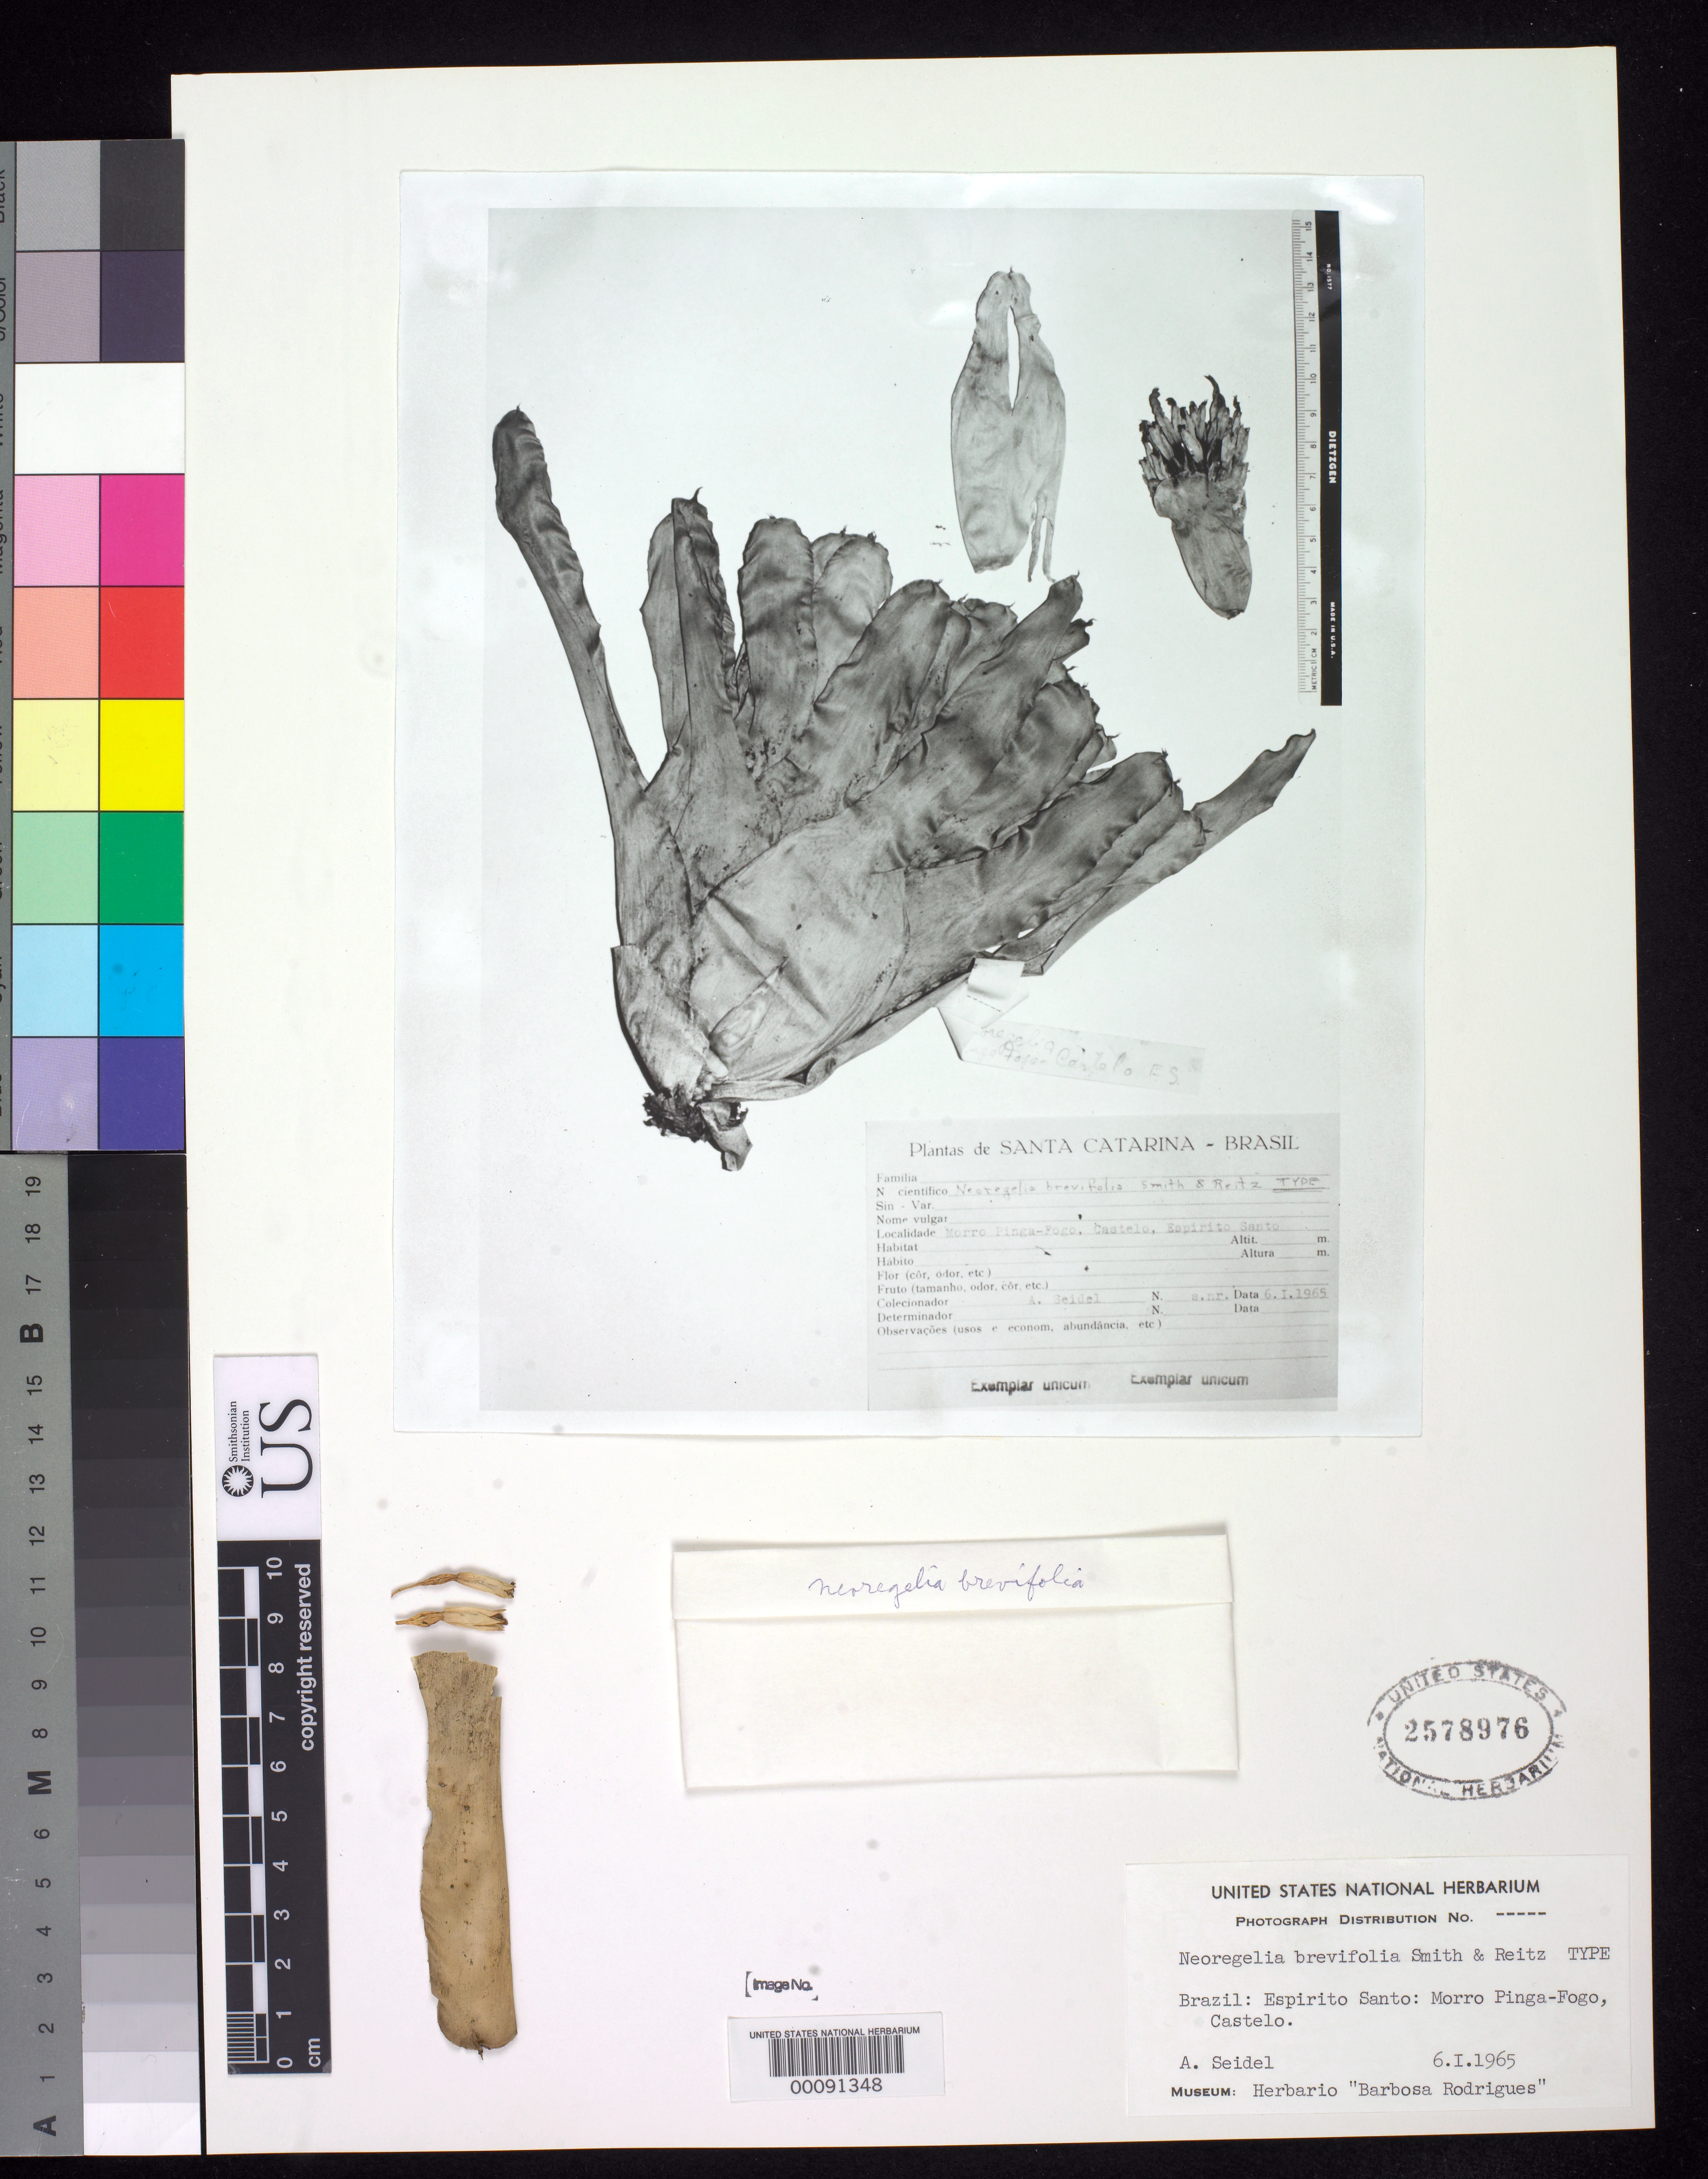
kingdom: Plantae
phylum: Tracheophyta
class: Liliopsida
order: Poales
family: Bromeliaceae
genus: Neoregelia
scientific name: Neoregelia brevifolia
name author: L.B. Sm. & Reitz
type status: Isotype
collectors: A. Seidel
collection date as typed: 06 Jan 1965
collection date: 1965-01-06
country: Brazil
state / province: Espírito Santo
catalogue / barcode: US 2578976